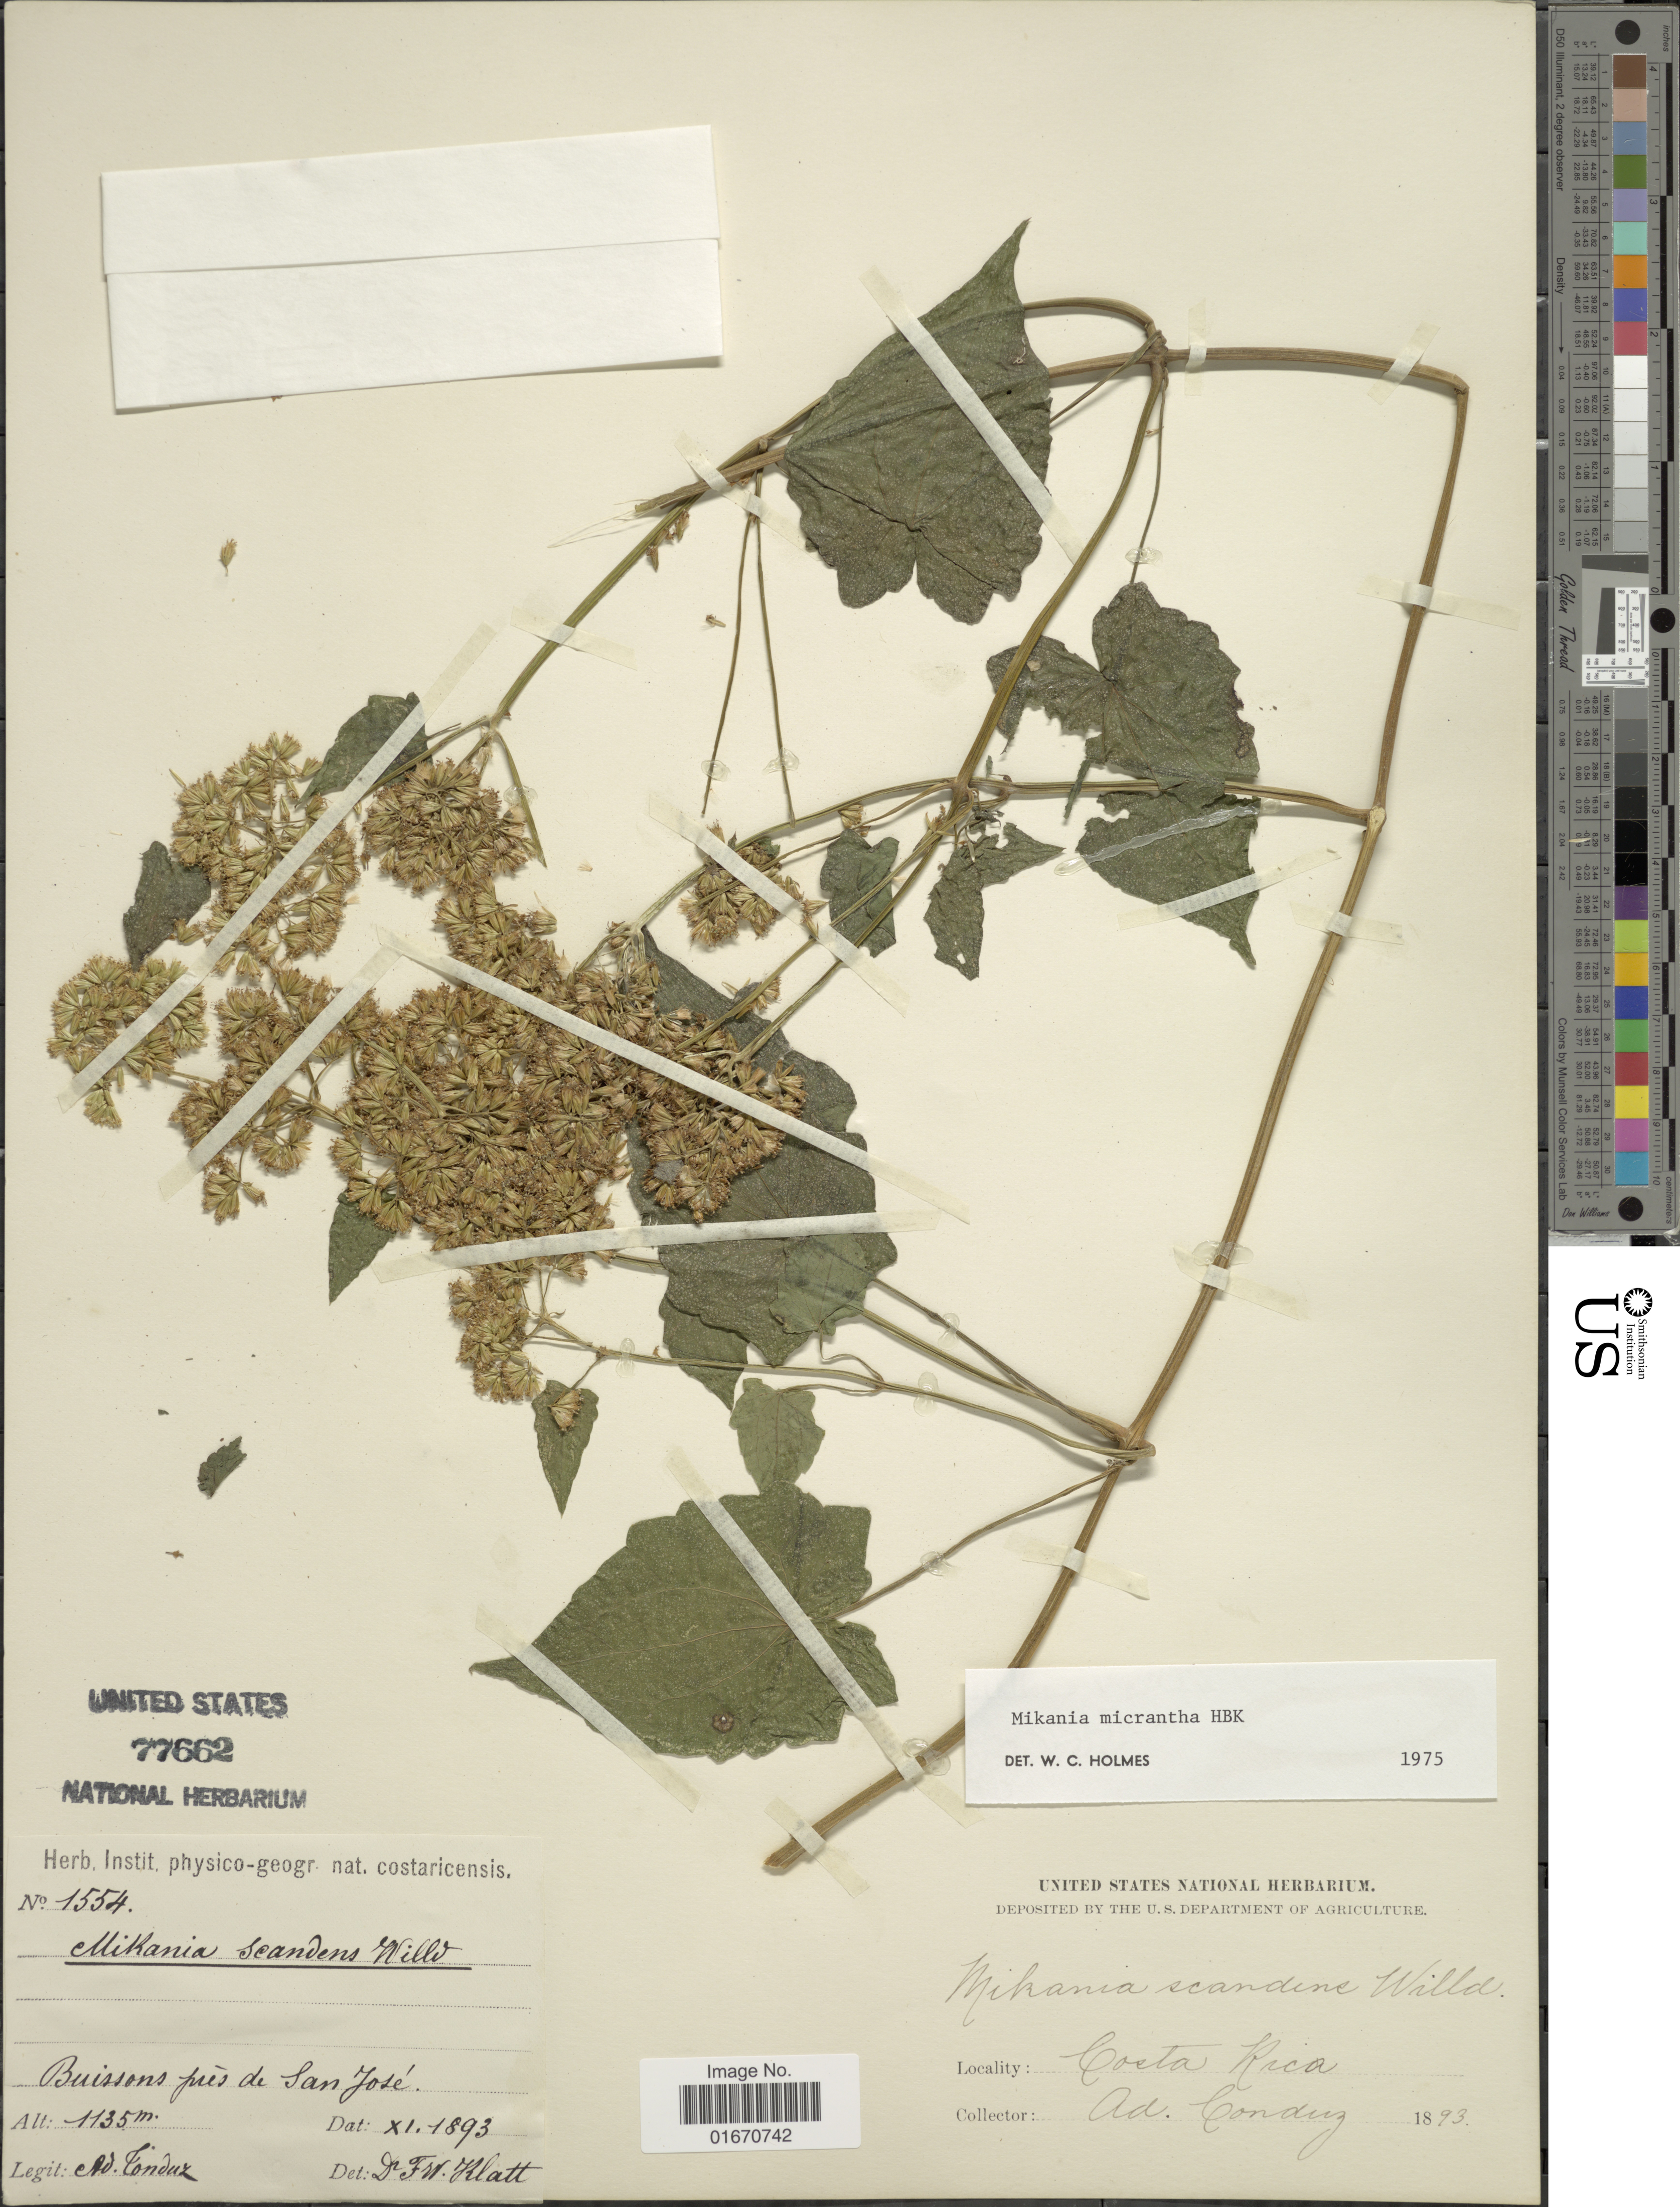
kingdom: Plantae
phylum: Tracheophyta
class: Magnoliopsida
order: Asterales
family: Asteraceae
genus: Mikania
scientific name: Mikania micrantha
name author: Kunth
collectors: A. Tonduz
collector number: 1554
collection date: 1893-11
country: Costa Rica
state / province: San José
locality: Buissons pres de San Jose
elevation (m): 1135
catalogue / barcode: US 77662